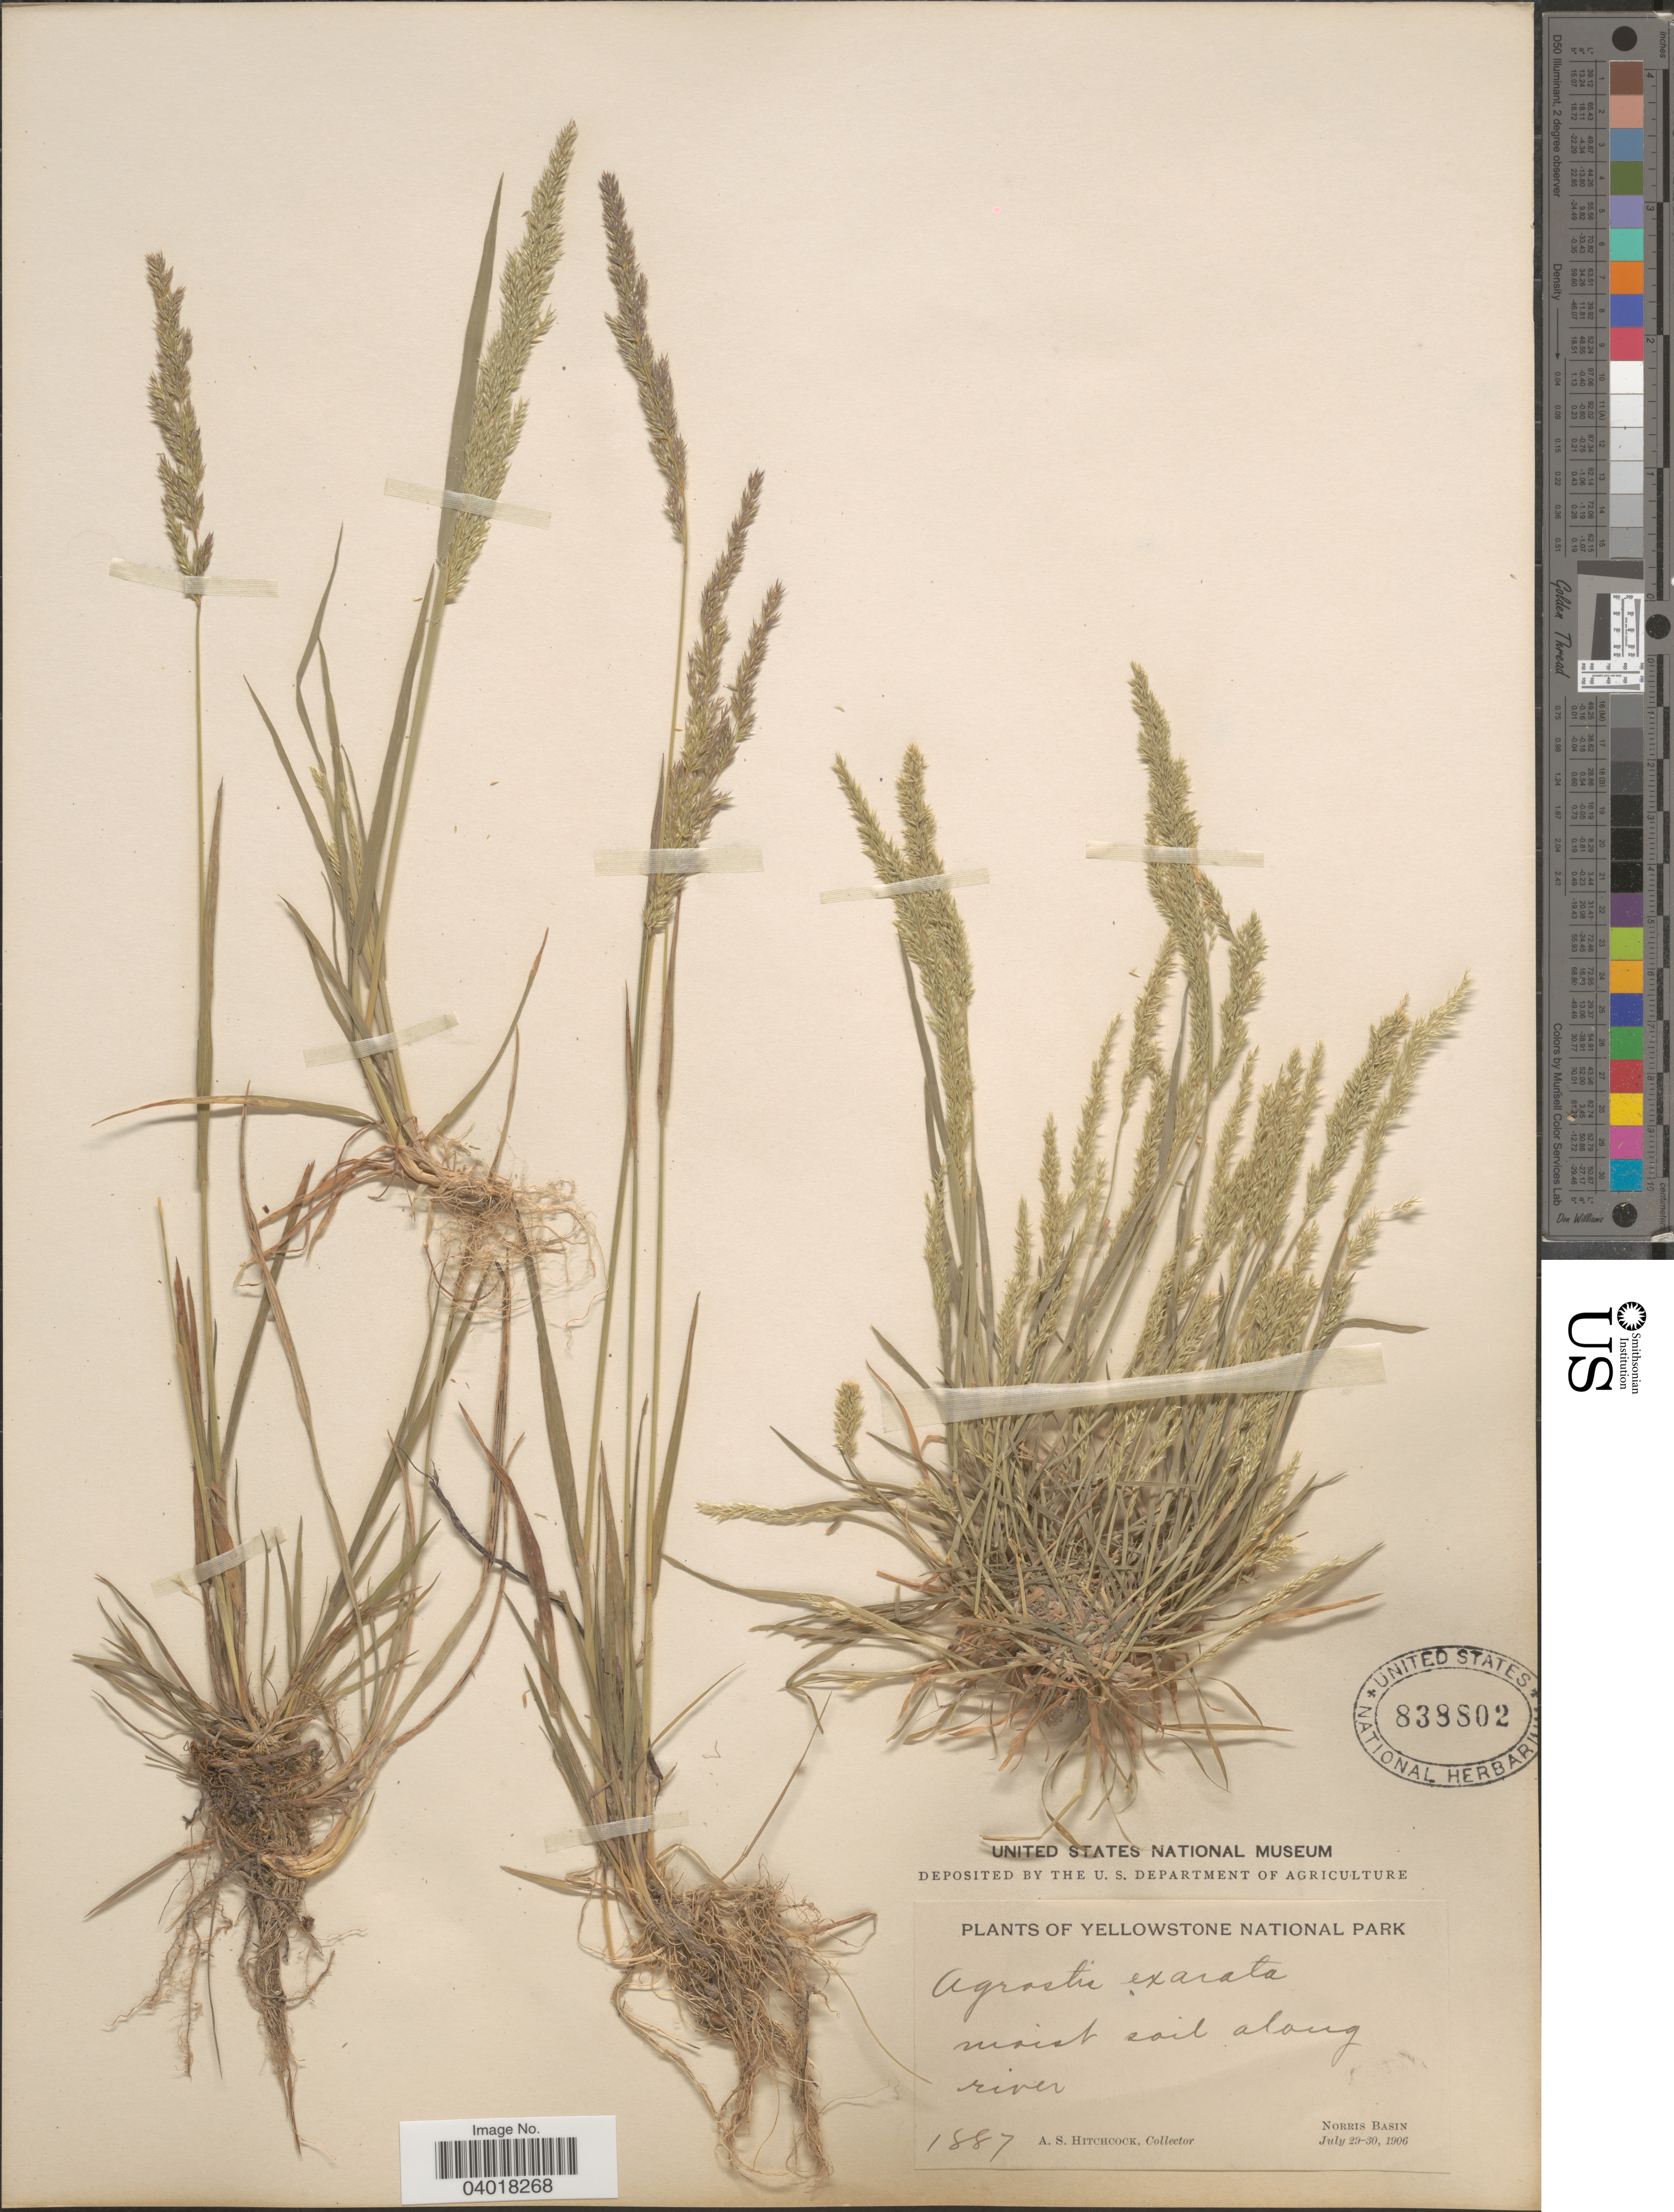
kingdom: Plantae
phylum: Tracheophyta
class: Liliopsida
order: Poales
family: Poaceae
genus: Agrostis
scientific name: Agrostis exarata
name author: Trin.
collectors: A. S. Hitchcock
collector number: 1887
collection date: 1906-07-29/1906-07-30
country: United States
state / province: Wyoming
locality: Yellowstone National Park. Moist soil along river. Norris Basin.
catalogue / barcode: US 838802